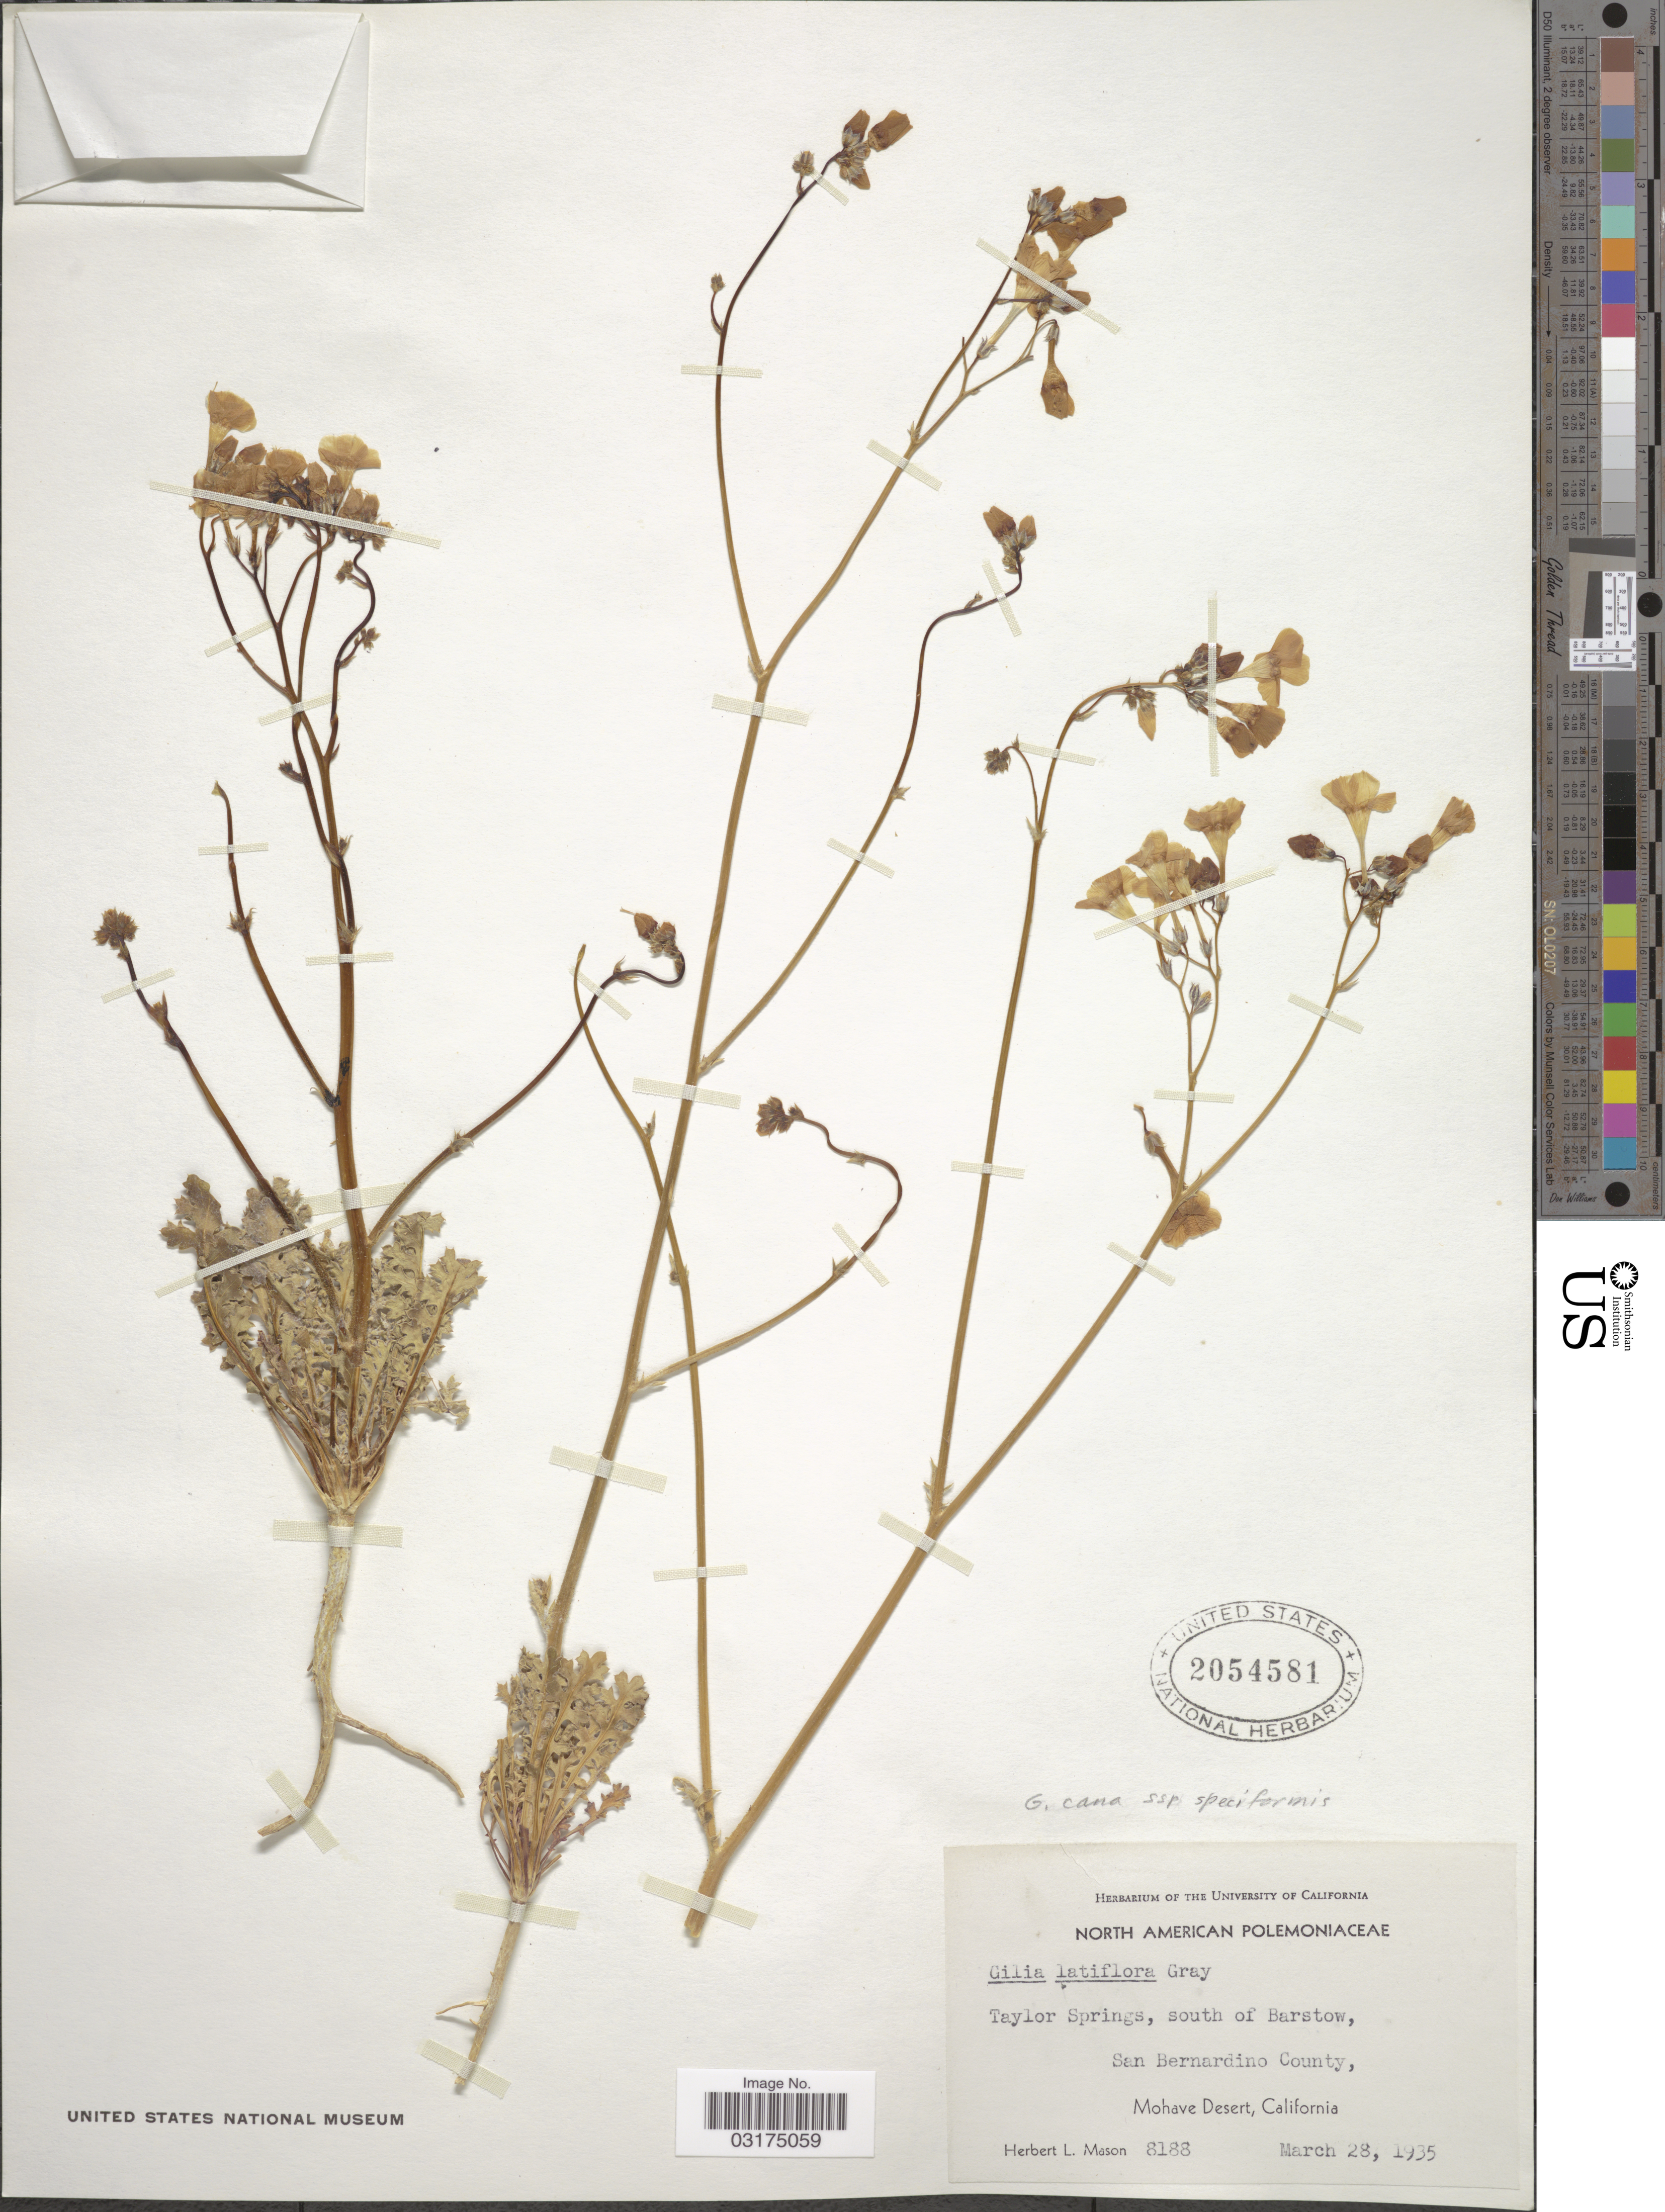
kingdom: Plantae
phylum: Tracheophyta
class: Magnoliopsida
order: Ericales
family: Polemoniaceae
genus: Gilia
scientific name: Gilia cana subsp. speciformis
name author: A.D. Grant & V.E. Grant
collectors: H. L. Mason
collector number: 8188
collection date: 1935-03-28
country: United States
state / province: California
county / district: San Bernardino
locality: Taylor Springs, south of Barstow, San Bernardino County, Mohave Desert.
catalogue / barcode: US 2054581